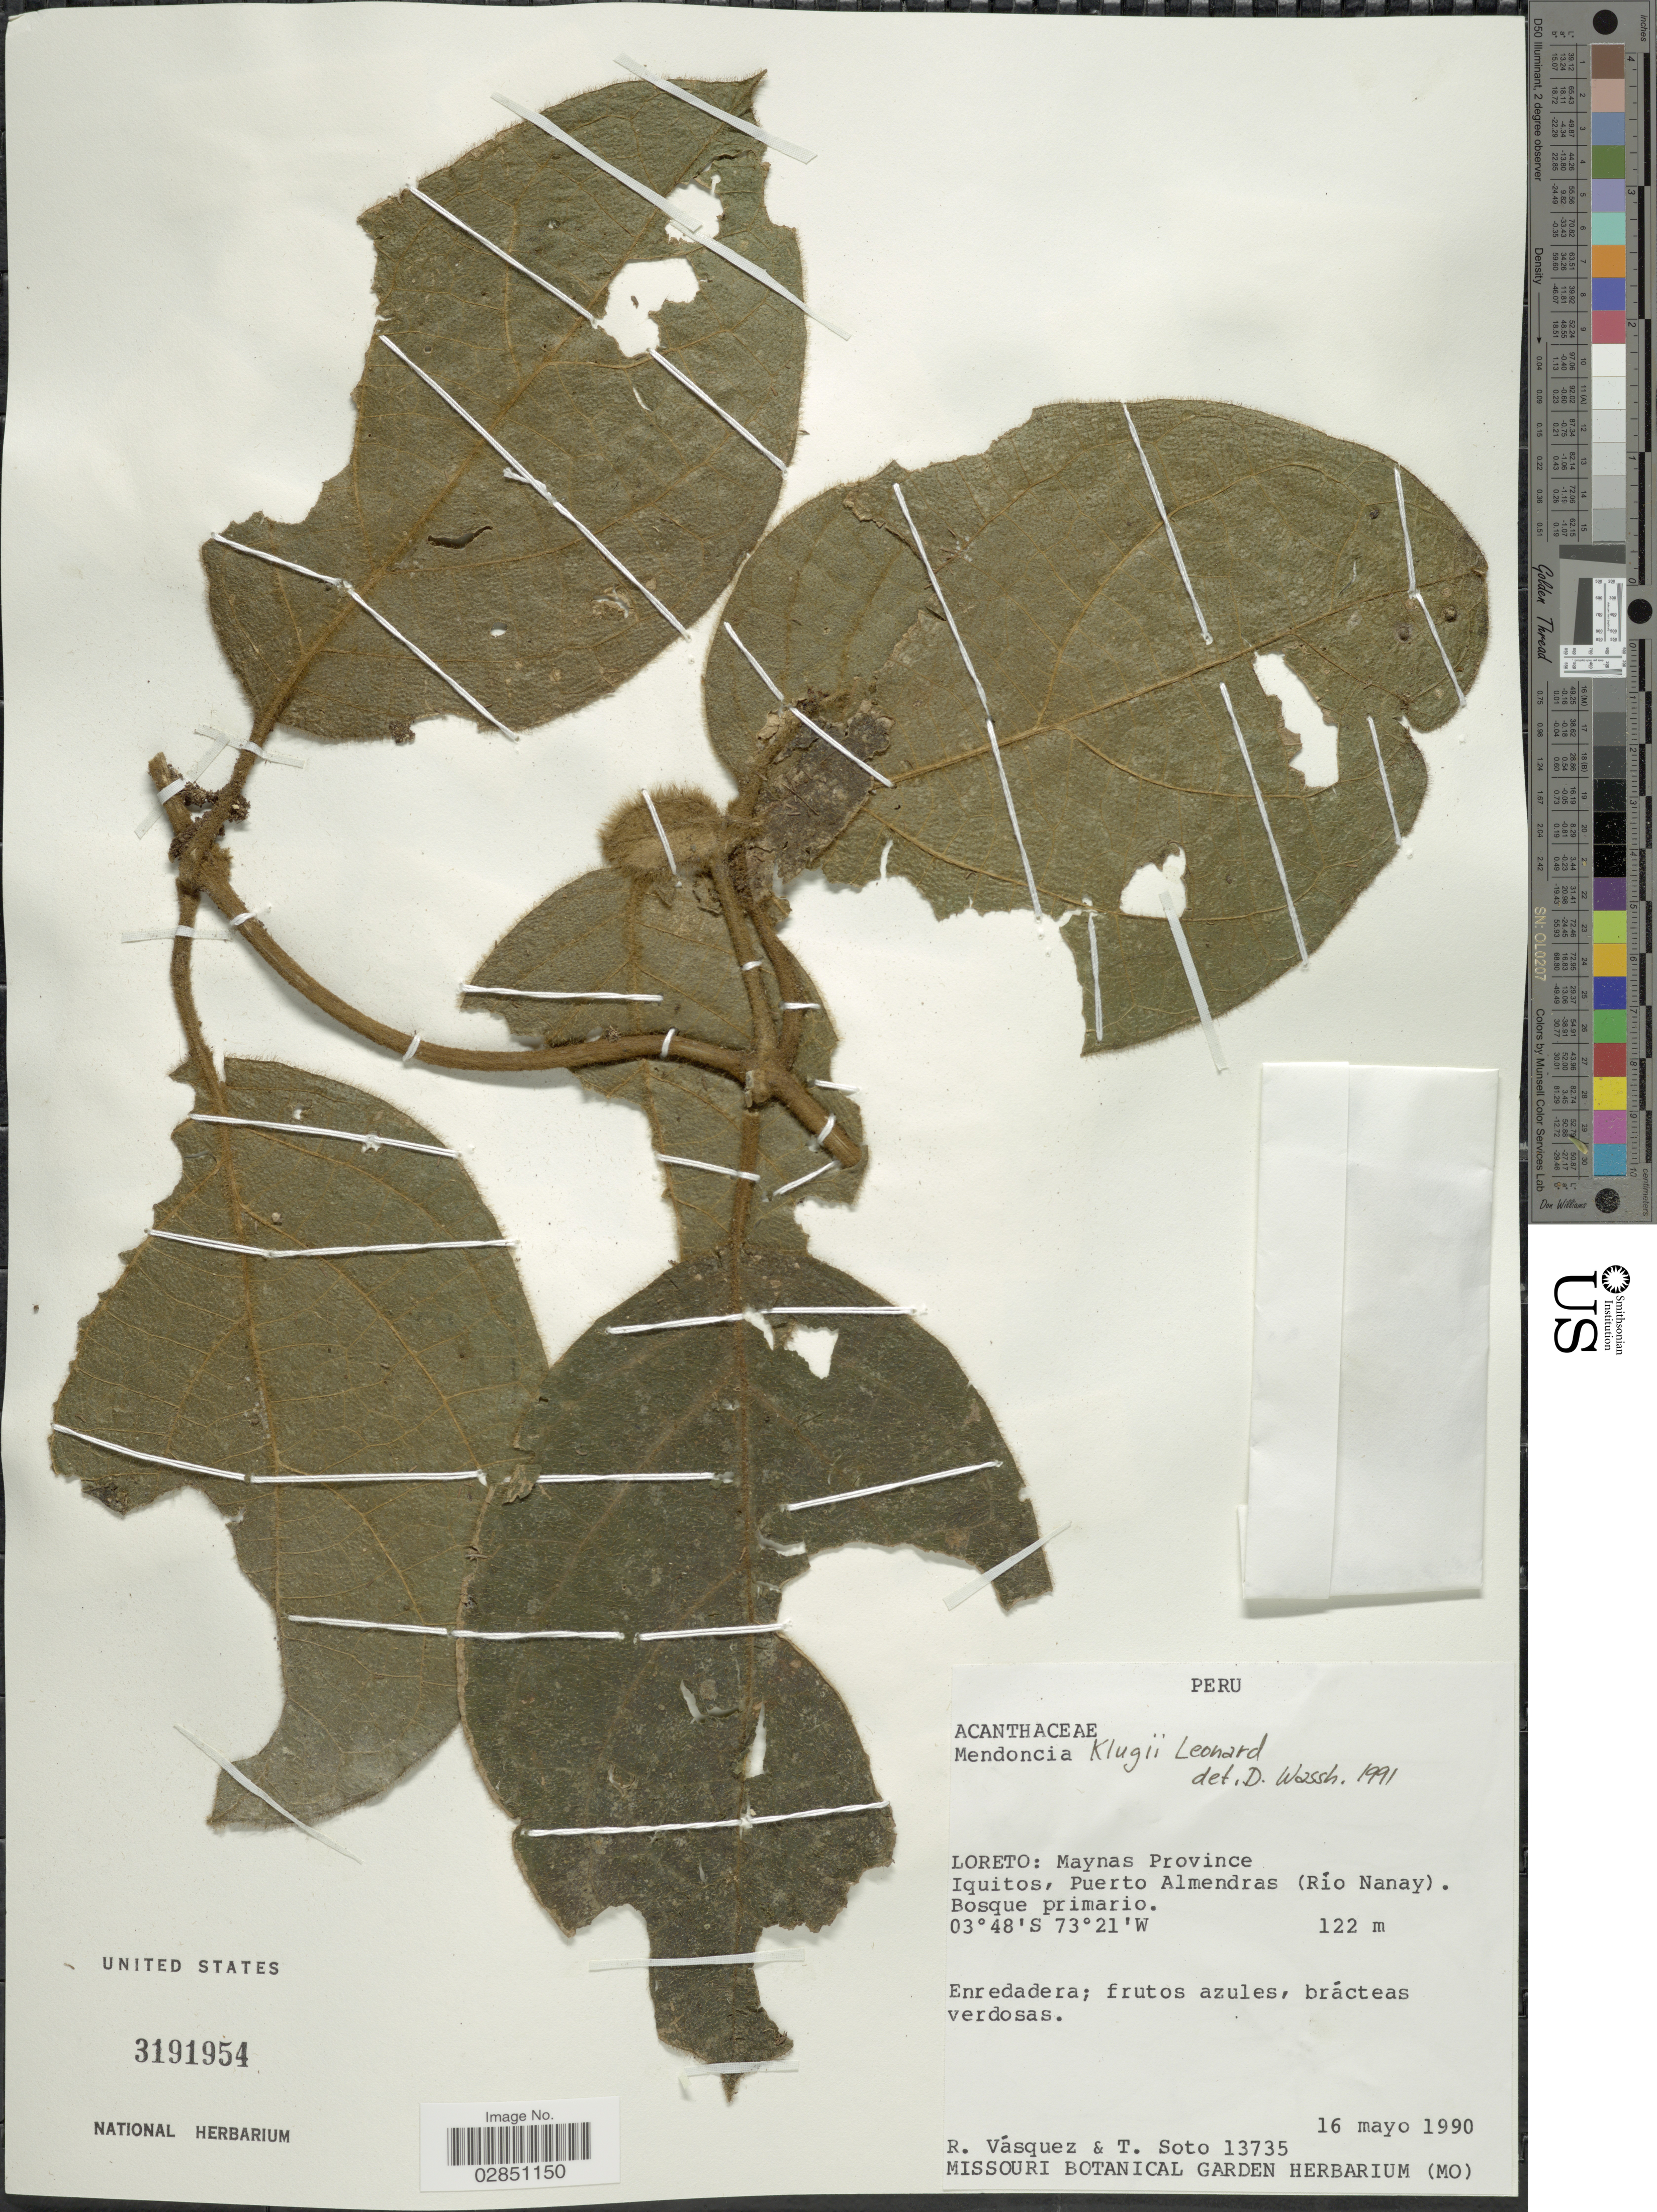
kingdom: Plantae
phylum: Tracheophyta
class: Magnoliopsida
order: Lamiales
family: Acanthaceae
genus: Mendoncia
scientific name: Mendoncia klugii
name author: Leonard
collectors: R. Vásquez & T. Soto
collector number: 13735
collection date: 1990-05-16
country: Peru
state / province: Loreto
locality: Maynas Province. Iquitos, Puerto Almendras (Río Nanay).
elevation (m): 122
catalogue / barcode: US 3191954